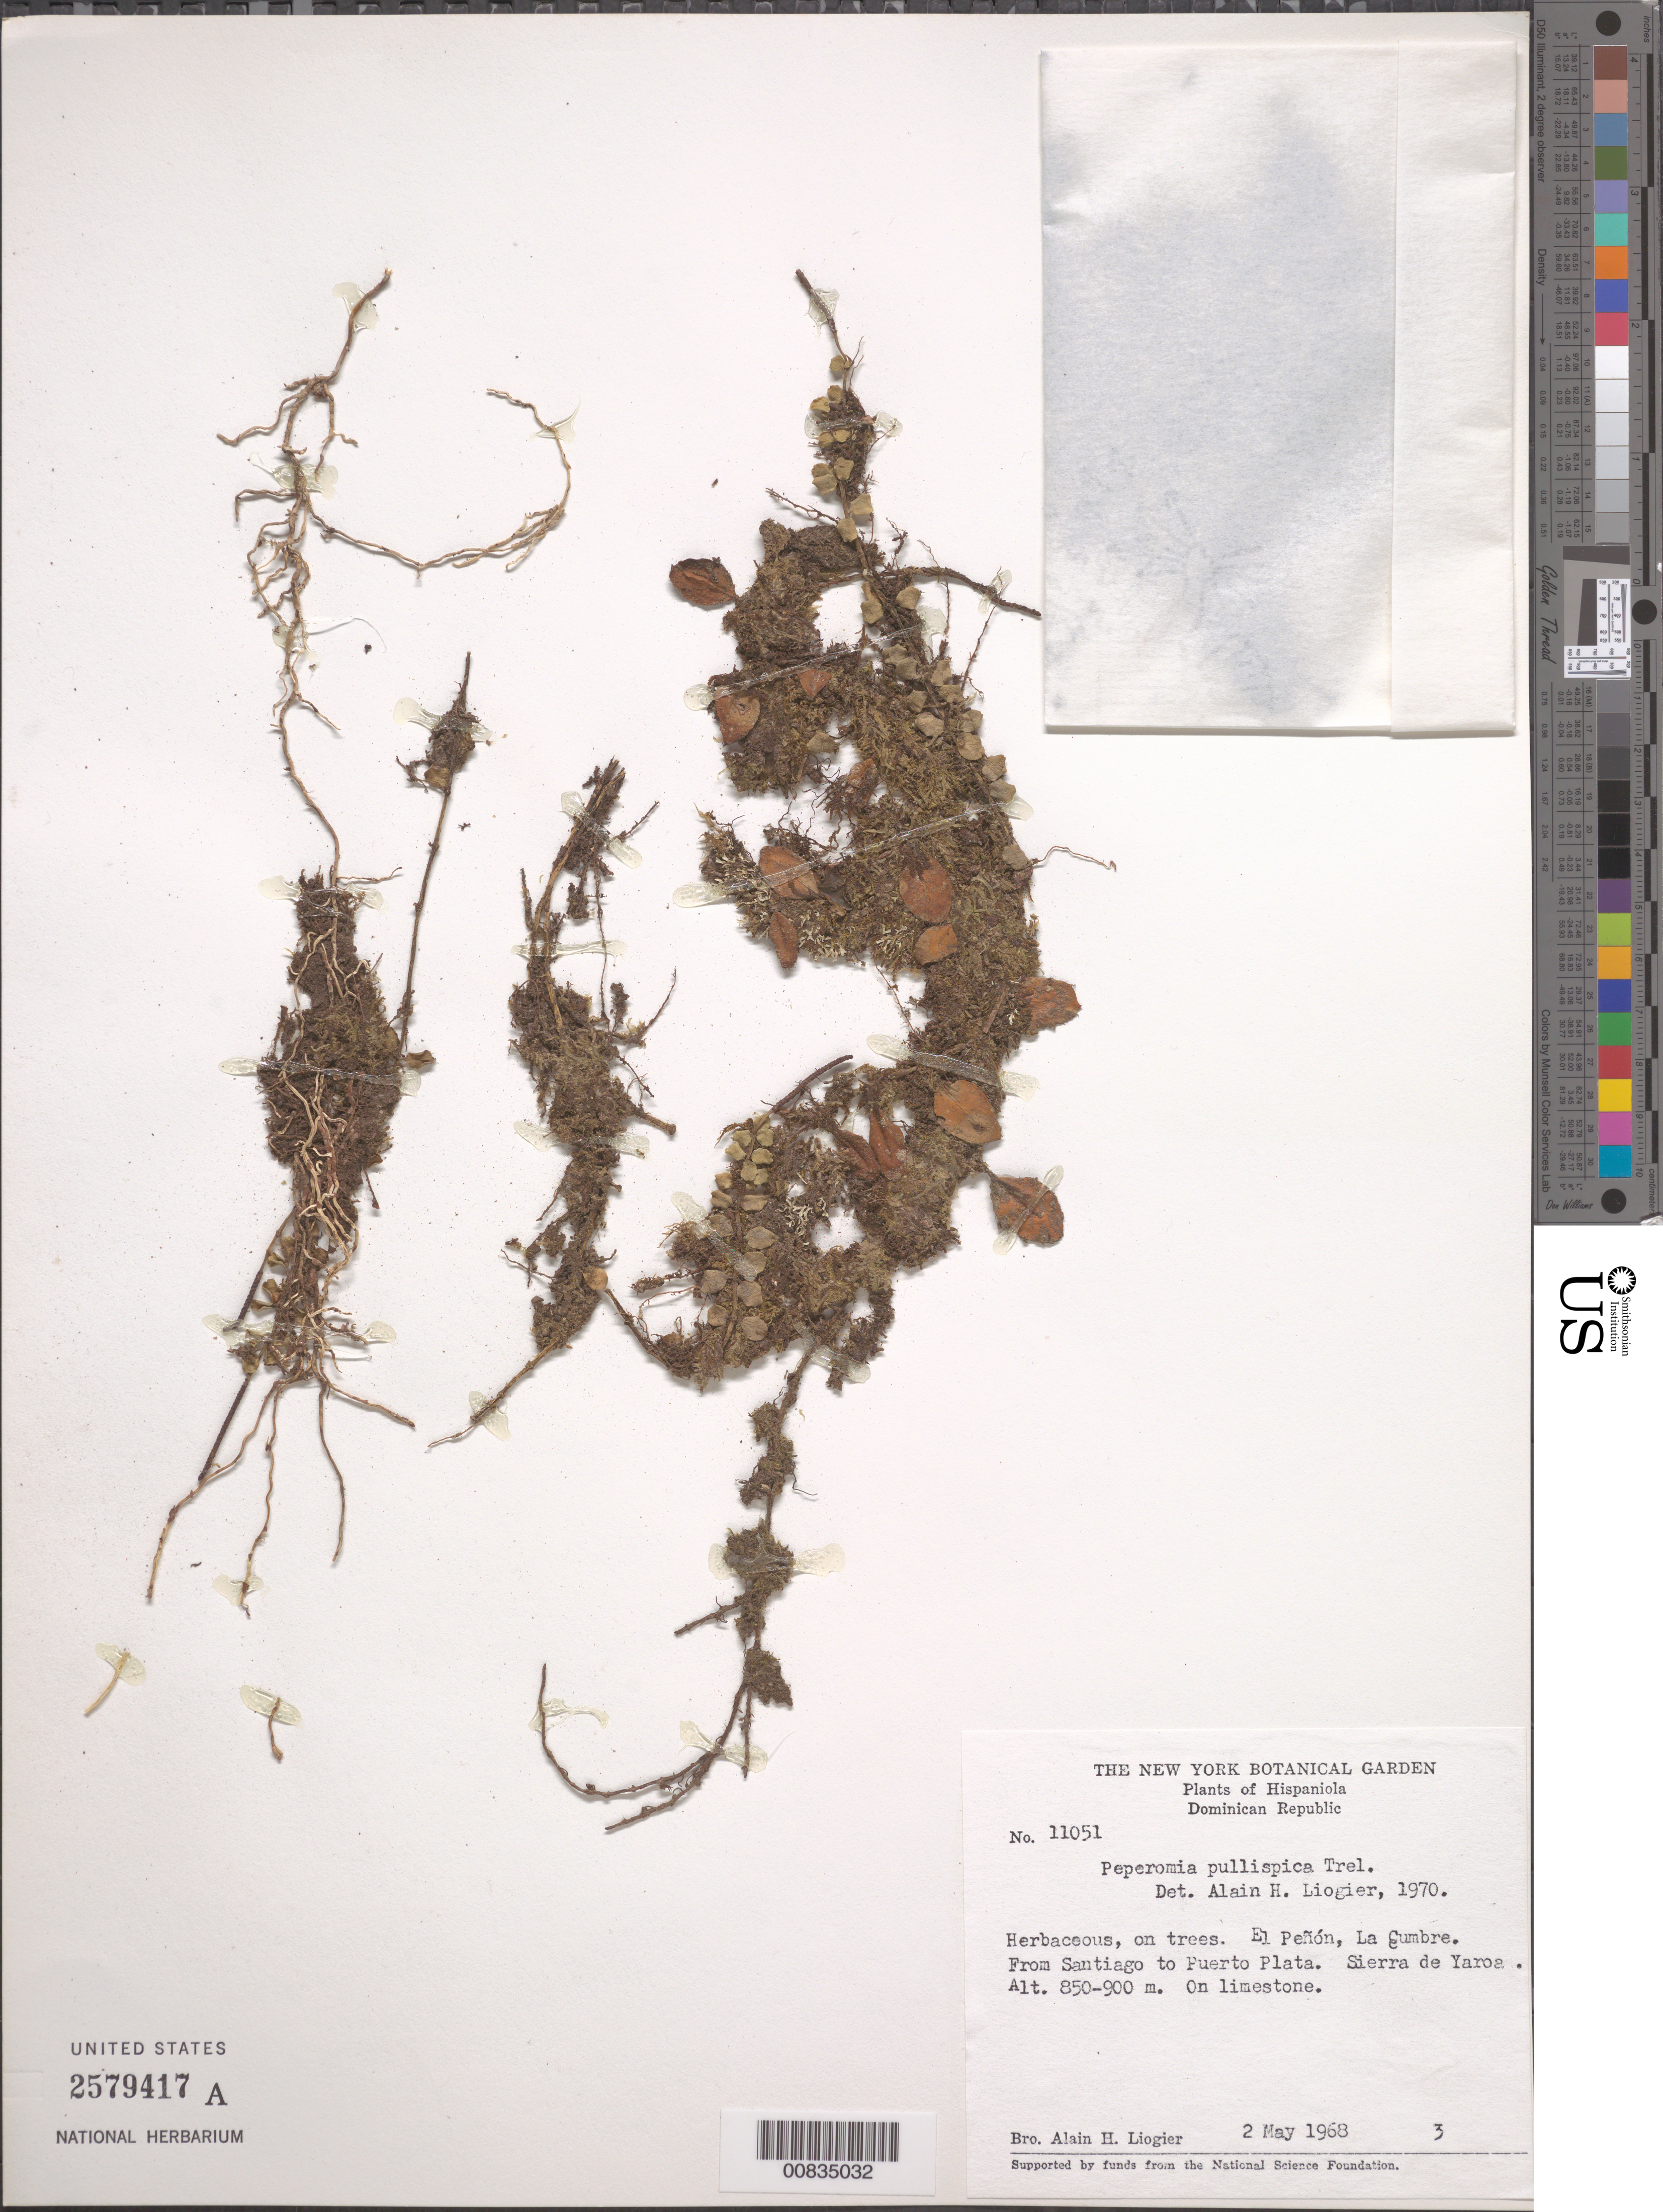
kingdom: Plantae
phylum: Tracheophyta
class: Magnoliopsida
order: Piperales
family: Piperaceae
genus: Peperomia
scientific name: Peperomia pullispica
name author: Trel.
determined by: Liogier, Alain H.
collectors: A. H. Liogier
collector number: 11051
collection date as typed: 02 May 1968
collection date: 1968-05-02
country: Dominican Republic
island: Hispaniola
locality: El Peñón, La Cumbre. From Santiago to Puerto Plata. Sierra de Yaroa.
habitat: On trees. On limestone.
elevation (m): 850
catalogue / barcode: US 2579417A